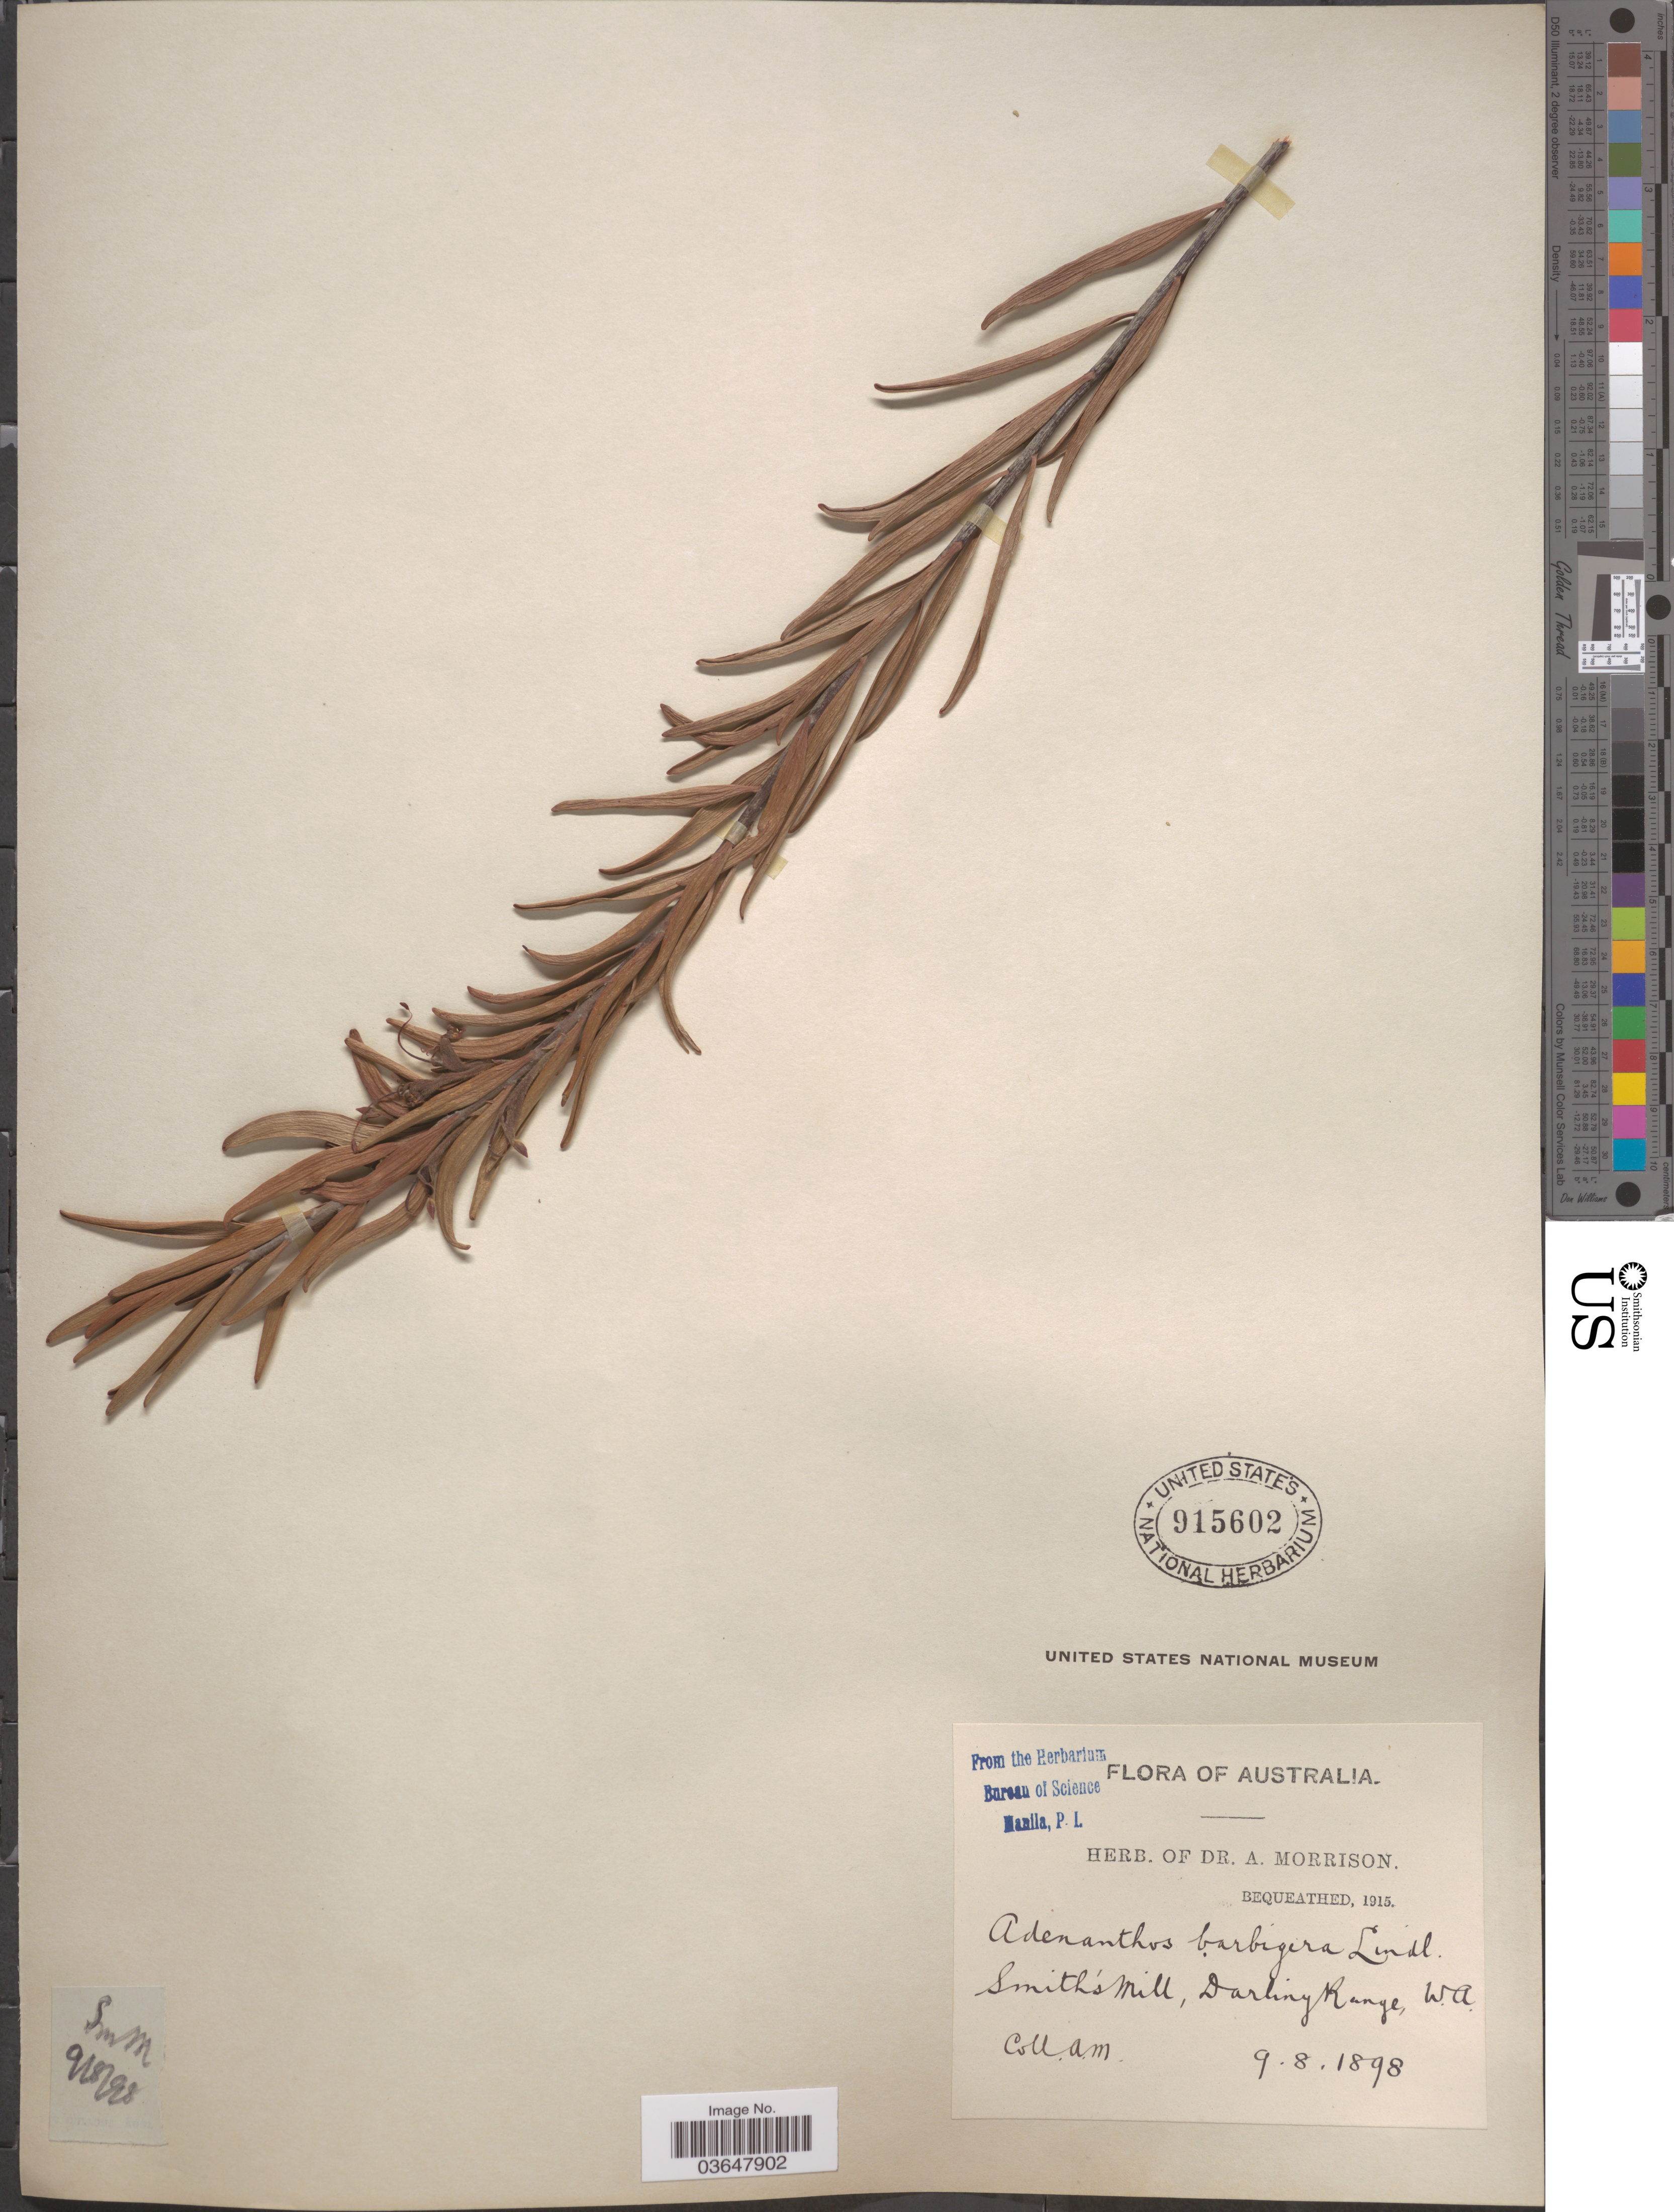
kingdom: Plantae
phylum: Tracheophyta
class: Magnoliopsida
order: Proteales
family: Proteaceae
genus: Adenanthos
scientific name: Adenanthos barbiger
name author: Lindl.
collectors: A. Morrison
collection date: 1898-08-09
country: Australia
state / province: Western Australia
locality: Smith's Mill, Darling Range, W.A.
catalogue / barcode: US 915602